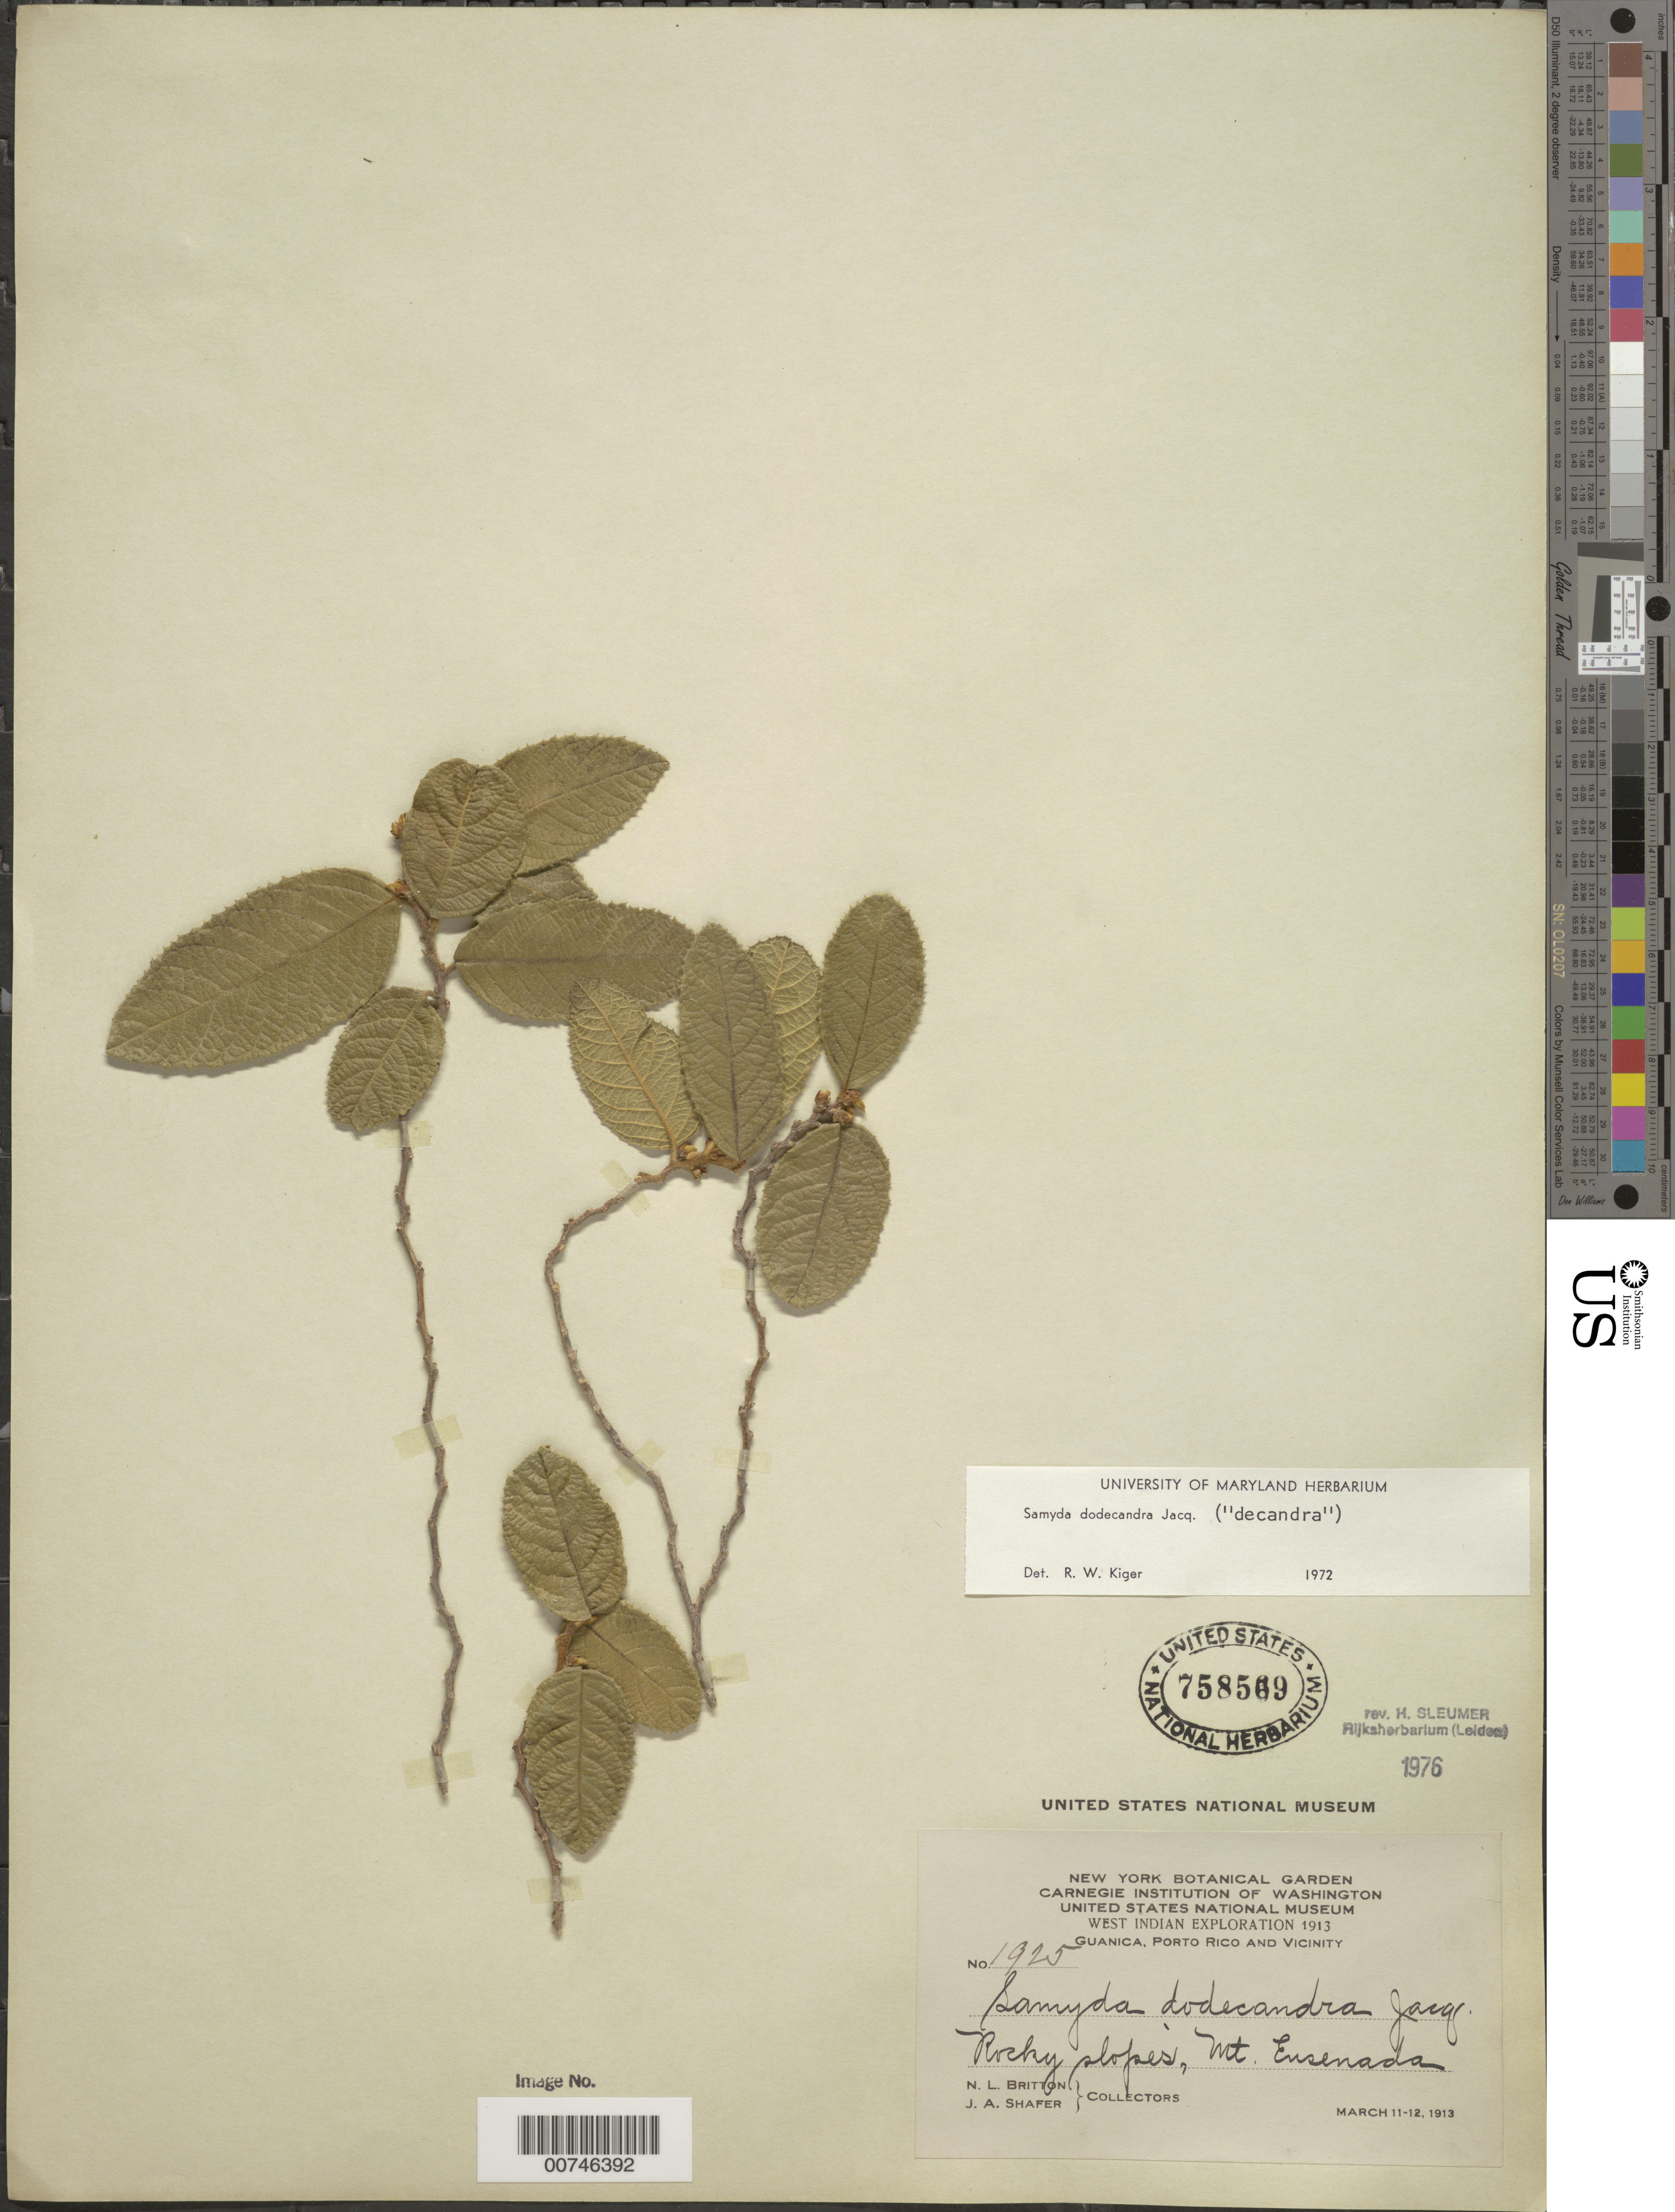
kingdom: Plantae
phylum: Tracheophyta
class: Magnoliopsida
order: Malpighiales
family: Salicaceae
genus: Casearia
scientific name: Casearia dodecandra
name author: (Jacq.) T. Samar. & M.H. Alford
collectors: N. Britton & J. A. Shafer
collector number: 1925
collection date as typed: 11 Mar 1913 to 12 Mar 1913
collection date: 1913-03-11/1913-03-12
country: Puerto Rico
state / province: Guánica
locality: Guánica, Mt. Ensenada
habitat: Rocky slopes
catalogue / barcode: US 758569